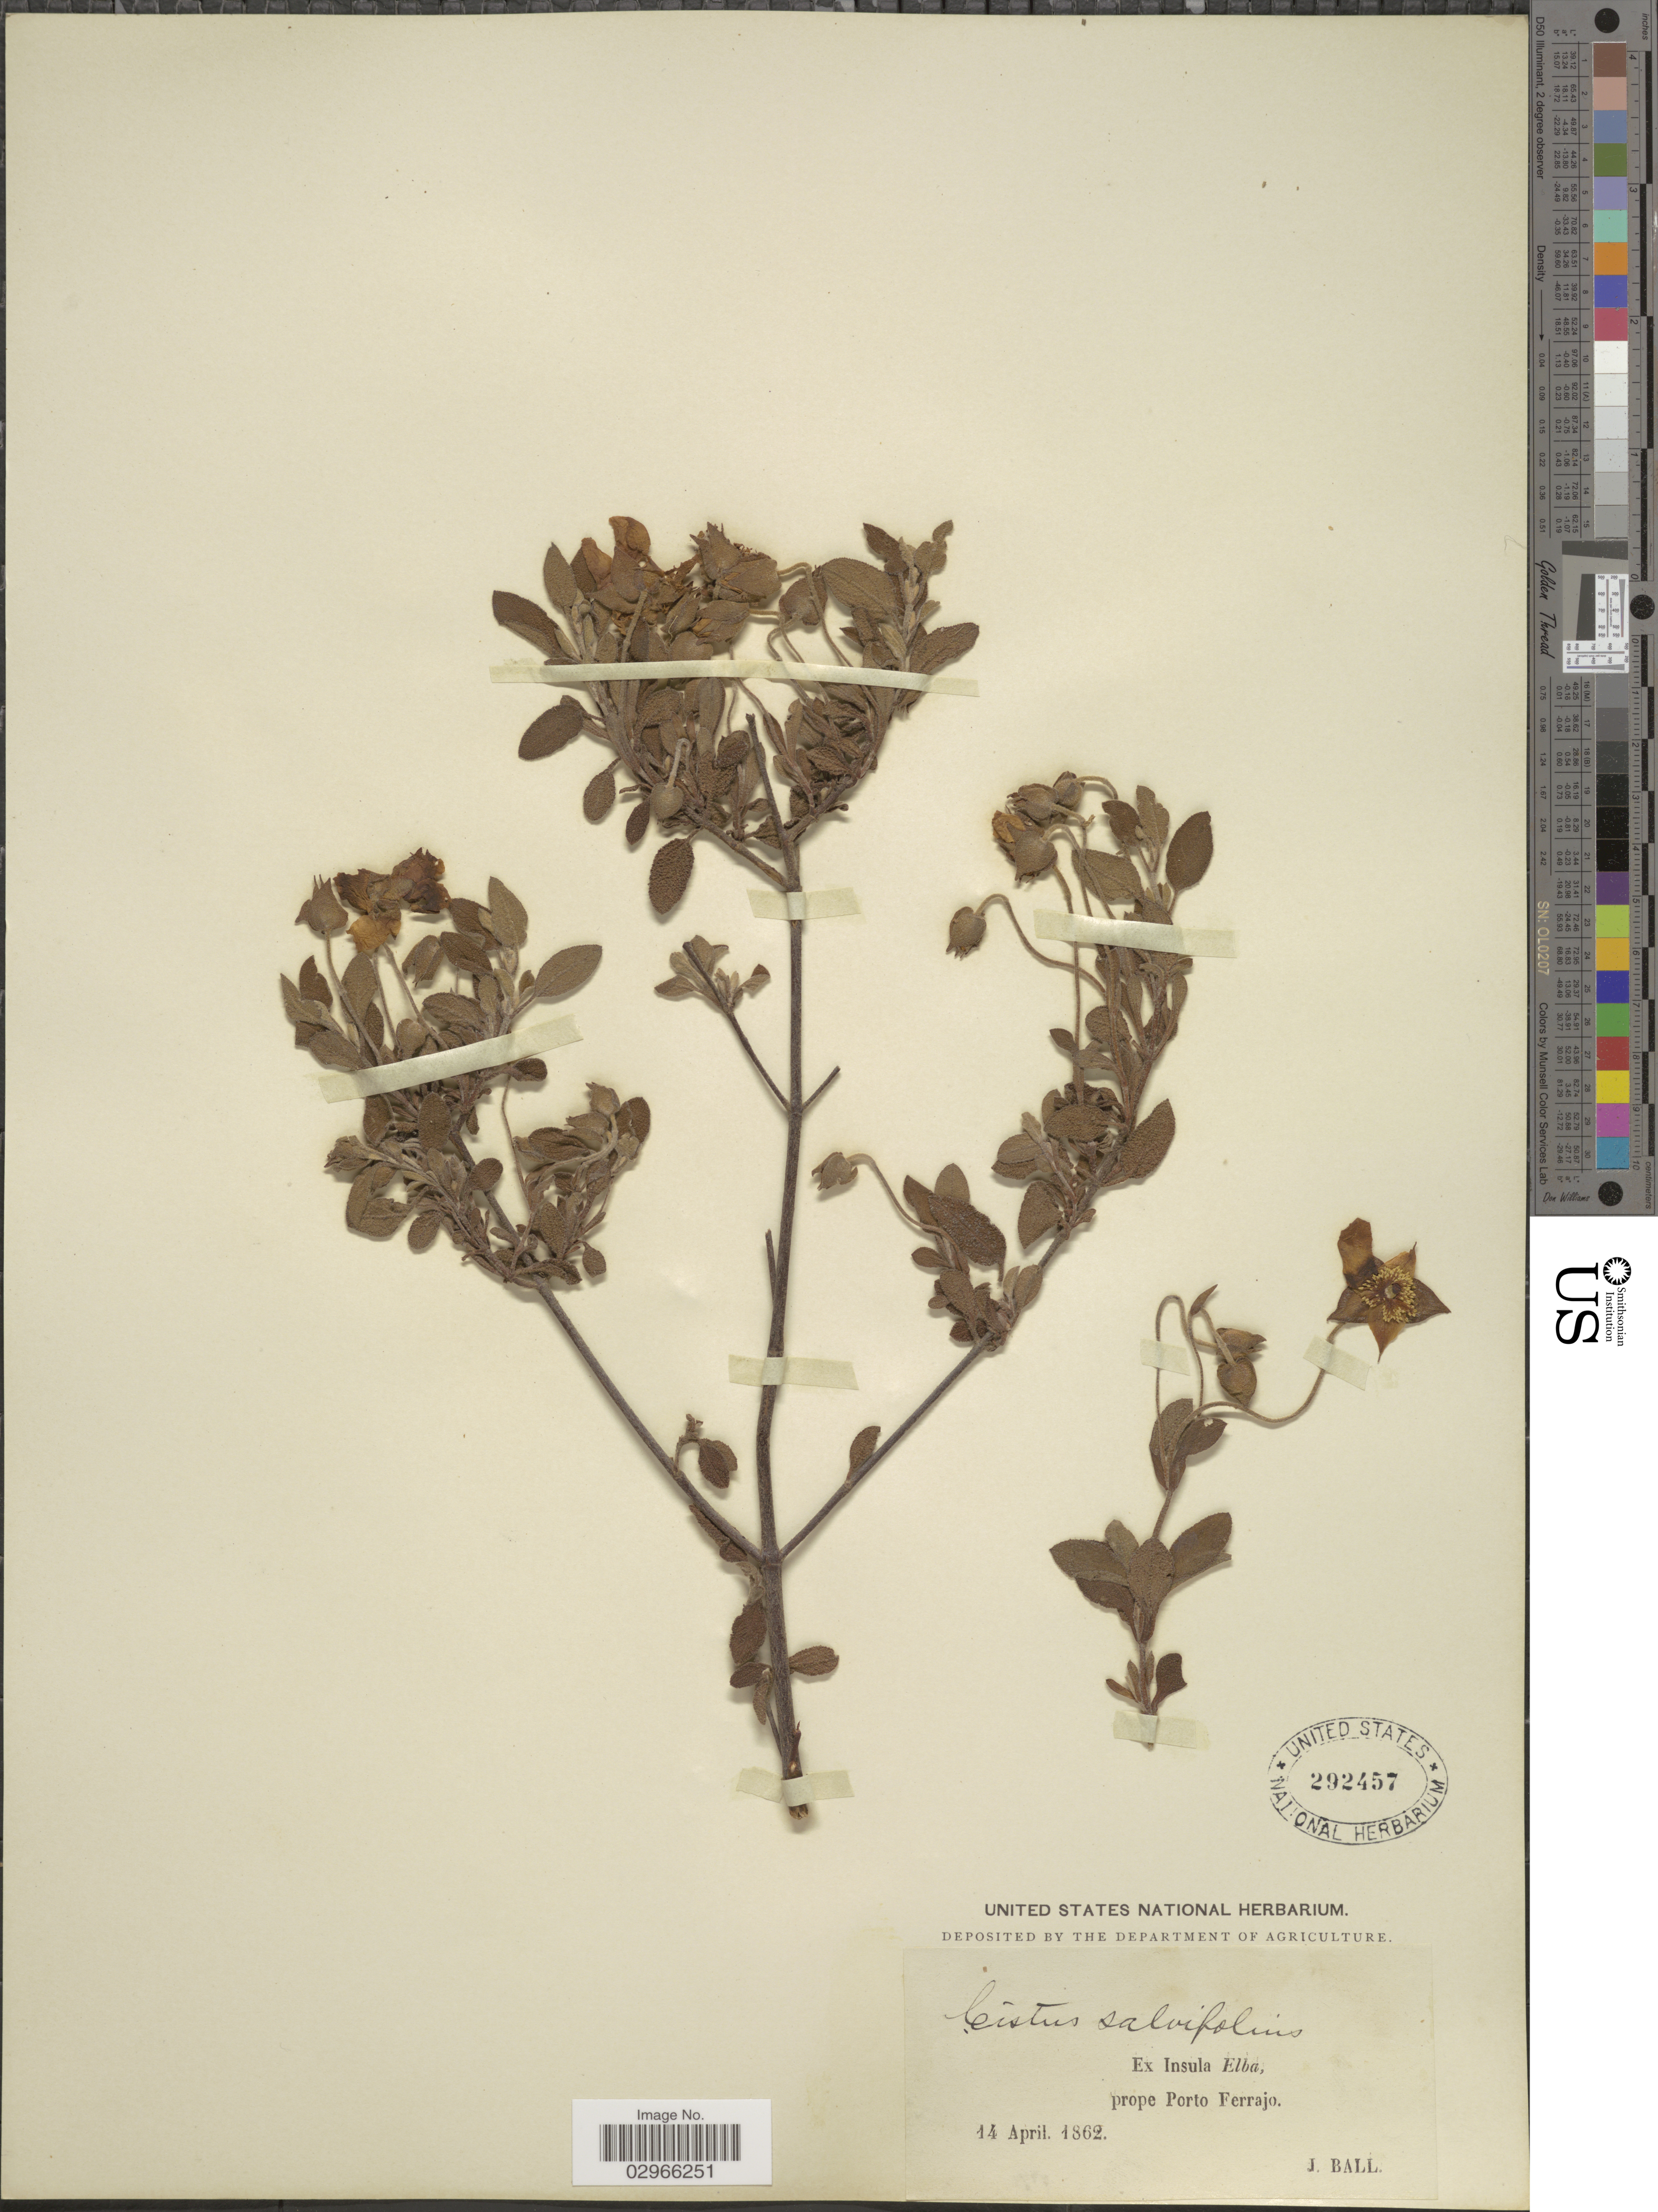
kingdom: Plantae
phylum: Tracheophyta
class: Magnoliopsida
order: Malvales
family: Cistaceae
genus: Cistus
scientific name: Cistus salviifolius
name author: L.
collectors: J. Ball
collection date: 1862-04-14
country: Italy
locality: Ex Insula, prope Porto Ferrajo.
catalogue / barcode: US 292457